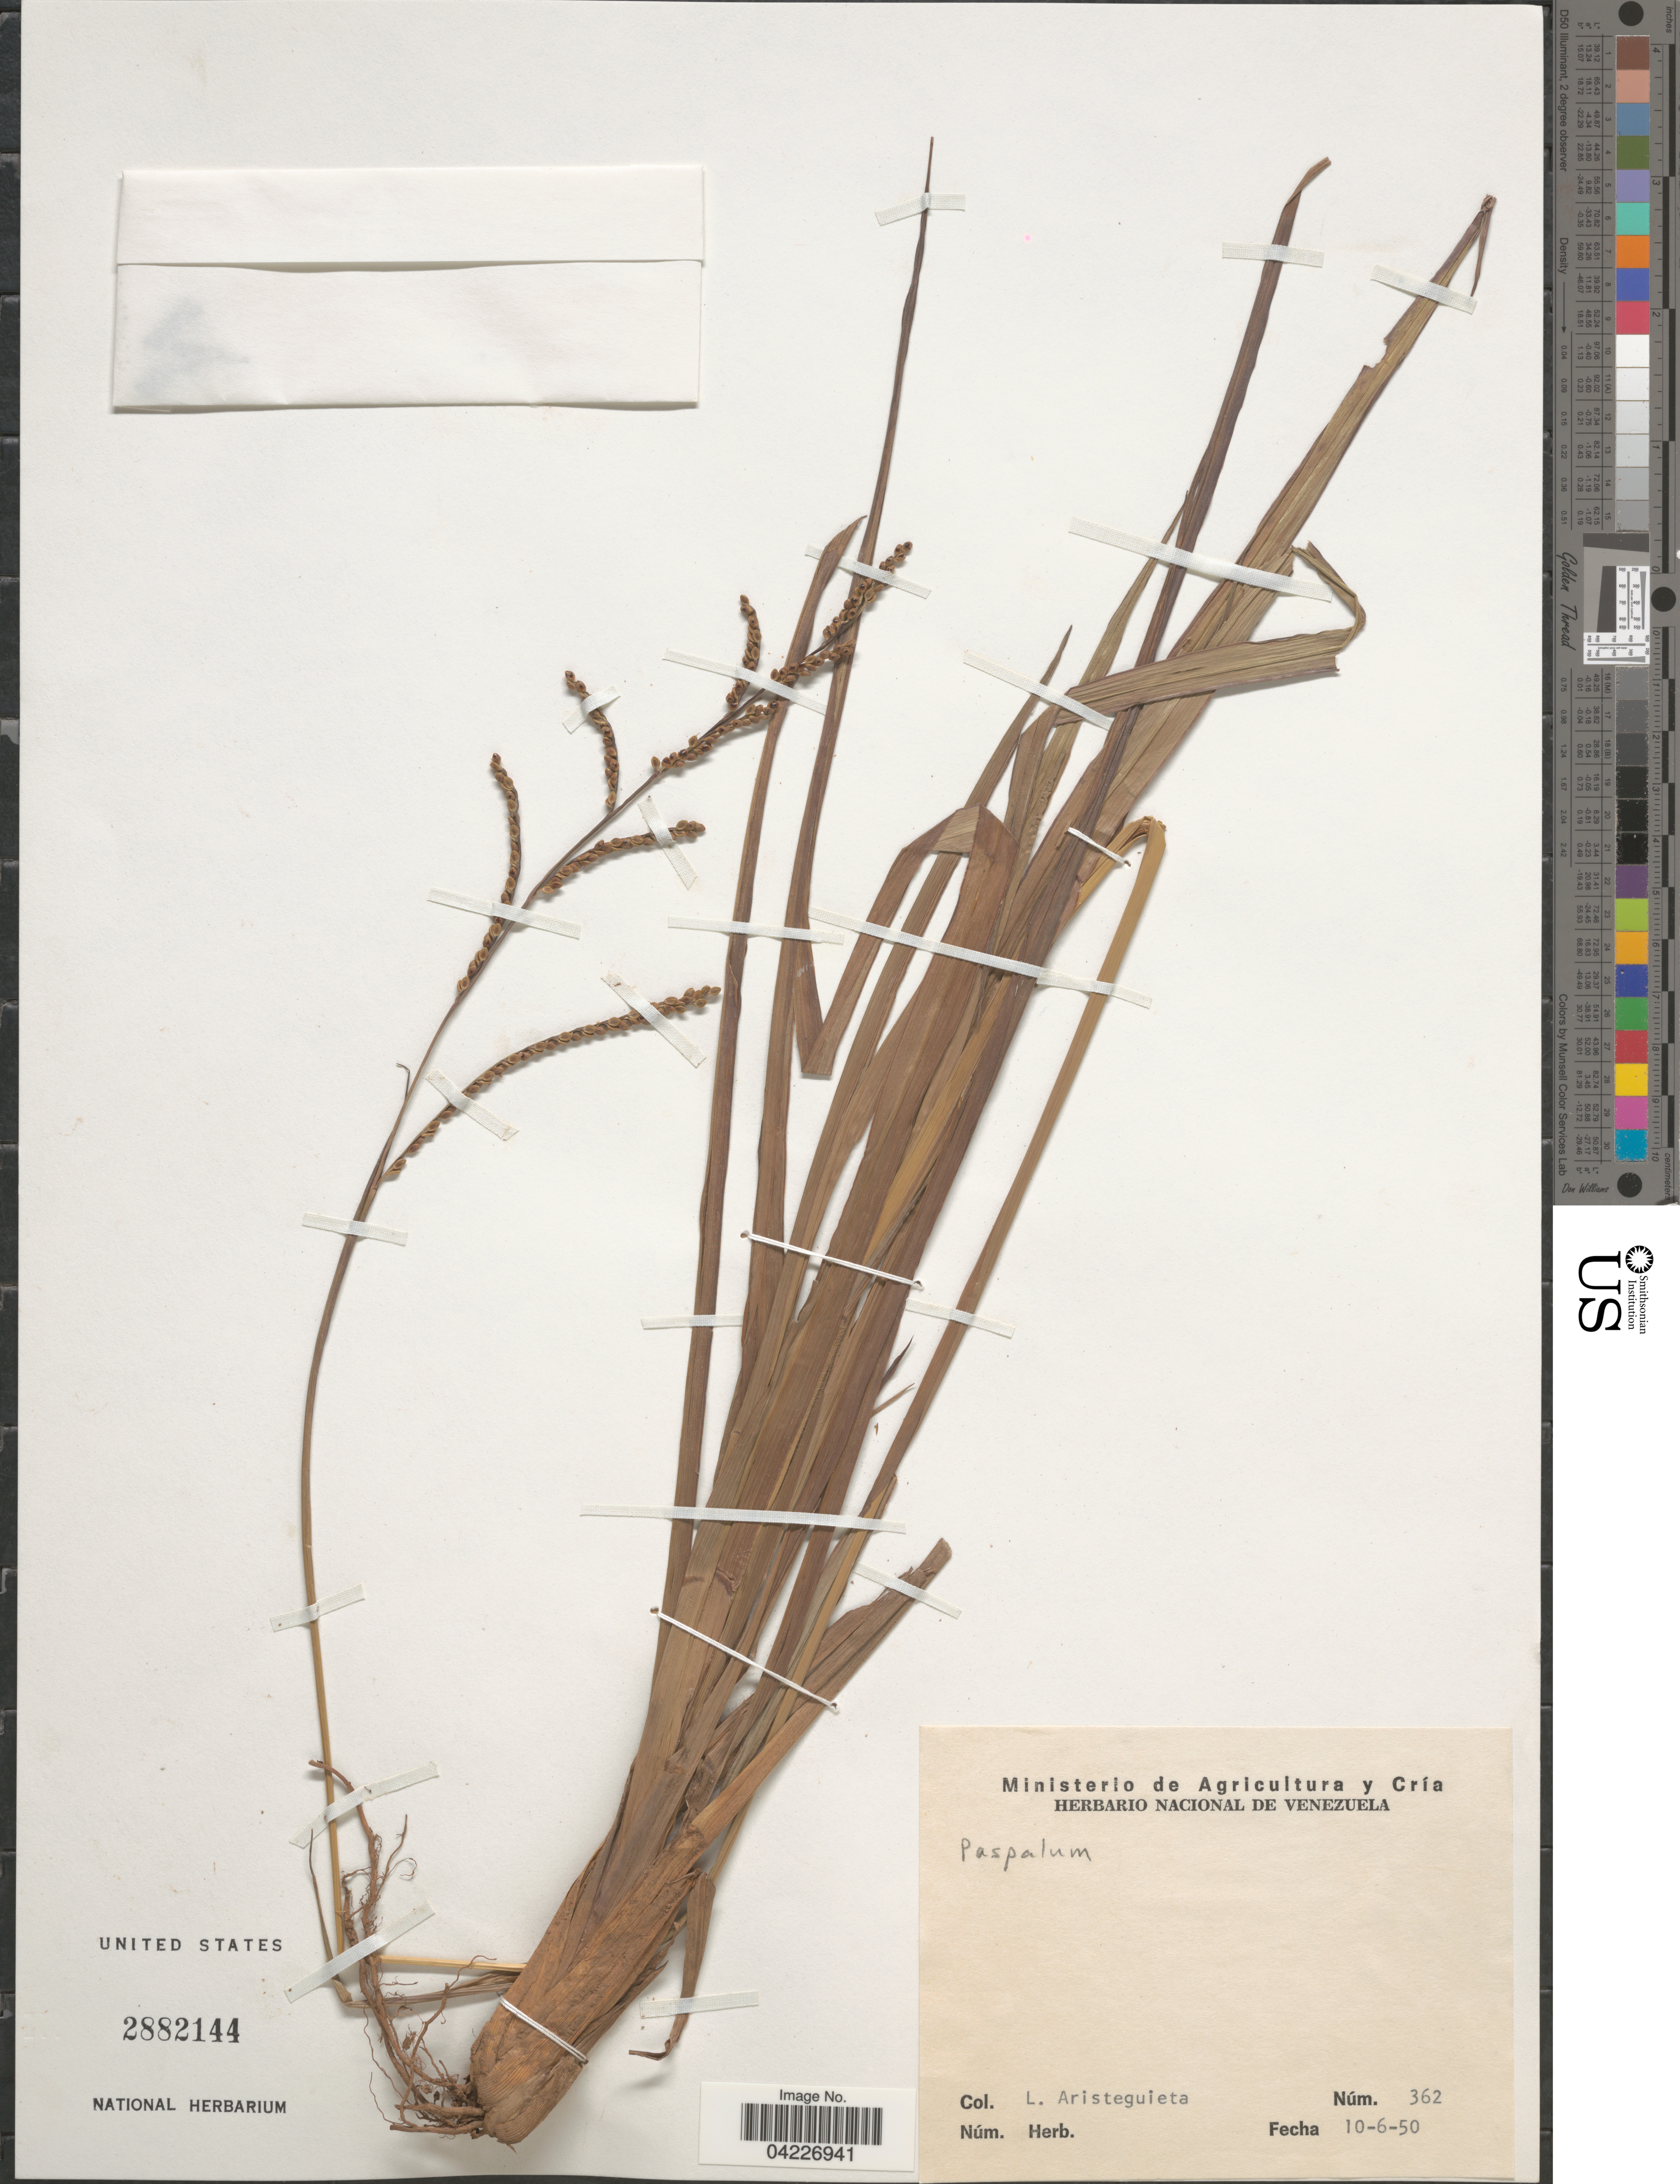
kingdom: Plantae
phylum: Tracheophyta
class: Liliopsida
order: Poales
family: Poaceae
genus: Paspalum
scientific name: Paspalum sp.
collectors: L. Aristeguieta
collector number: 362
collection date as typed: Transcribed d/m/y: 10/6/50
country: Venezuela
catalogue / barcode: US 2882144